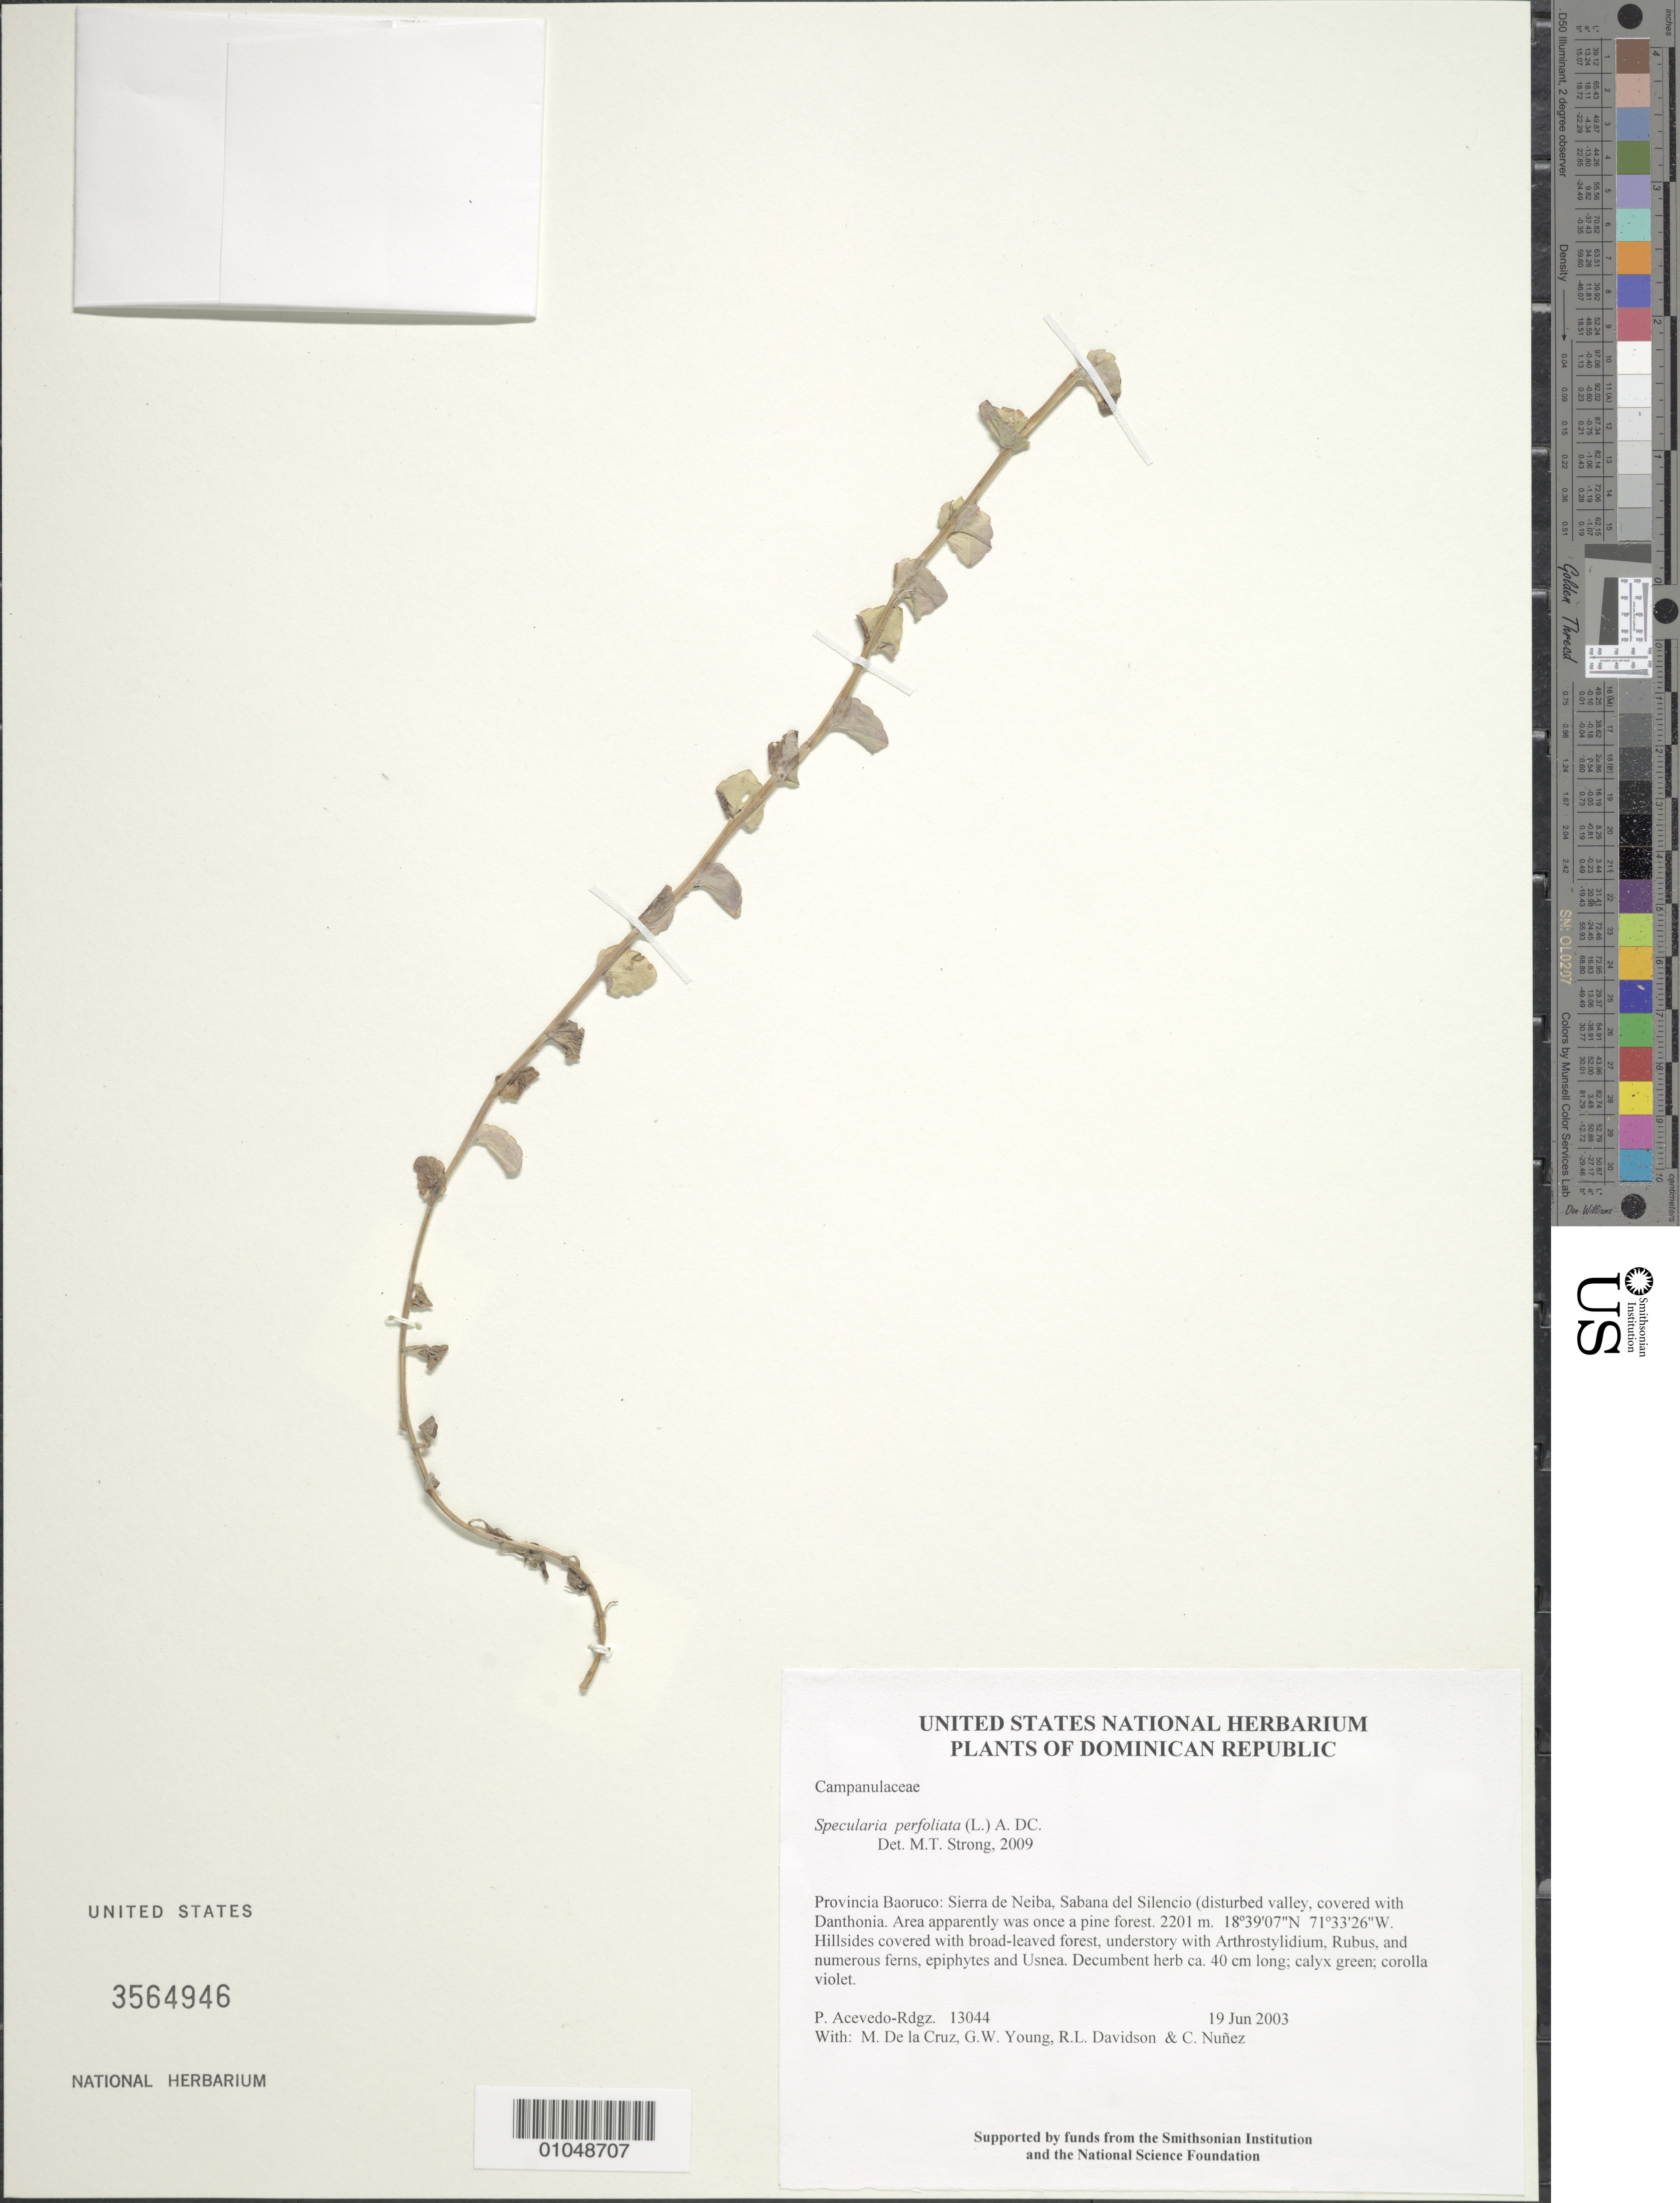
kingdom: Plantae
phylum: Tracheophyta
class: Magnoliopsida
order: Asterales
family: Campanulaceae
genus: Triodanis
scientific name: Triodanis perfoliata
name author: (L.) Nieuwl.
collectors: P. Acevedo-Rodr., M. de la Cruz, J. Rawlins, G. Young, R. Davidson & C. Nunez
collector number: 13044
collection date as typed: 19 Jun 2003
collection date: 2003-06-19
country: Dominican Republic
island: Hispaniola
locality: Provincia Baoruco: Sierra de Neiba, Sabana del Silencio (disturbed valley, covered with Danthonia. Area apparently was once a pine forest.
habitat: Hillsides covered with broad-leaved forest, understory with Arthrostylidium, Rubus, and numerous ferns, epiphytes and Usnea.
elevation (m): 2201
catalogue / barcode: US 3564946